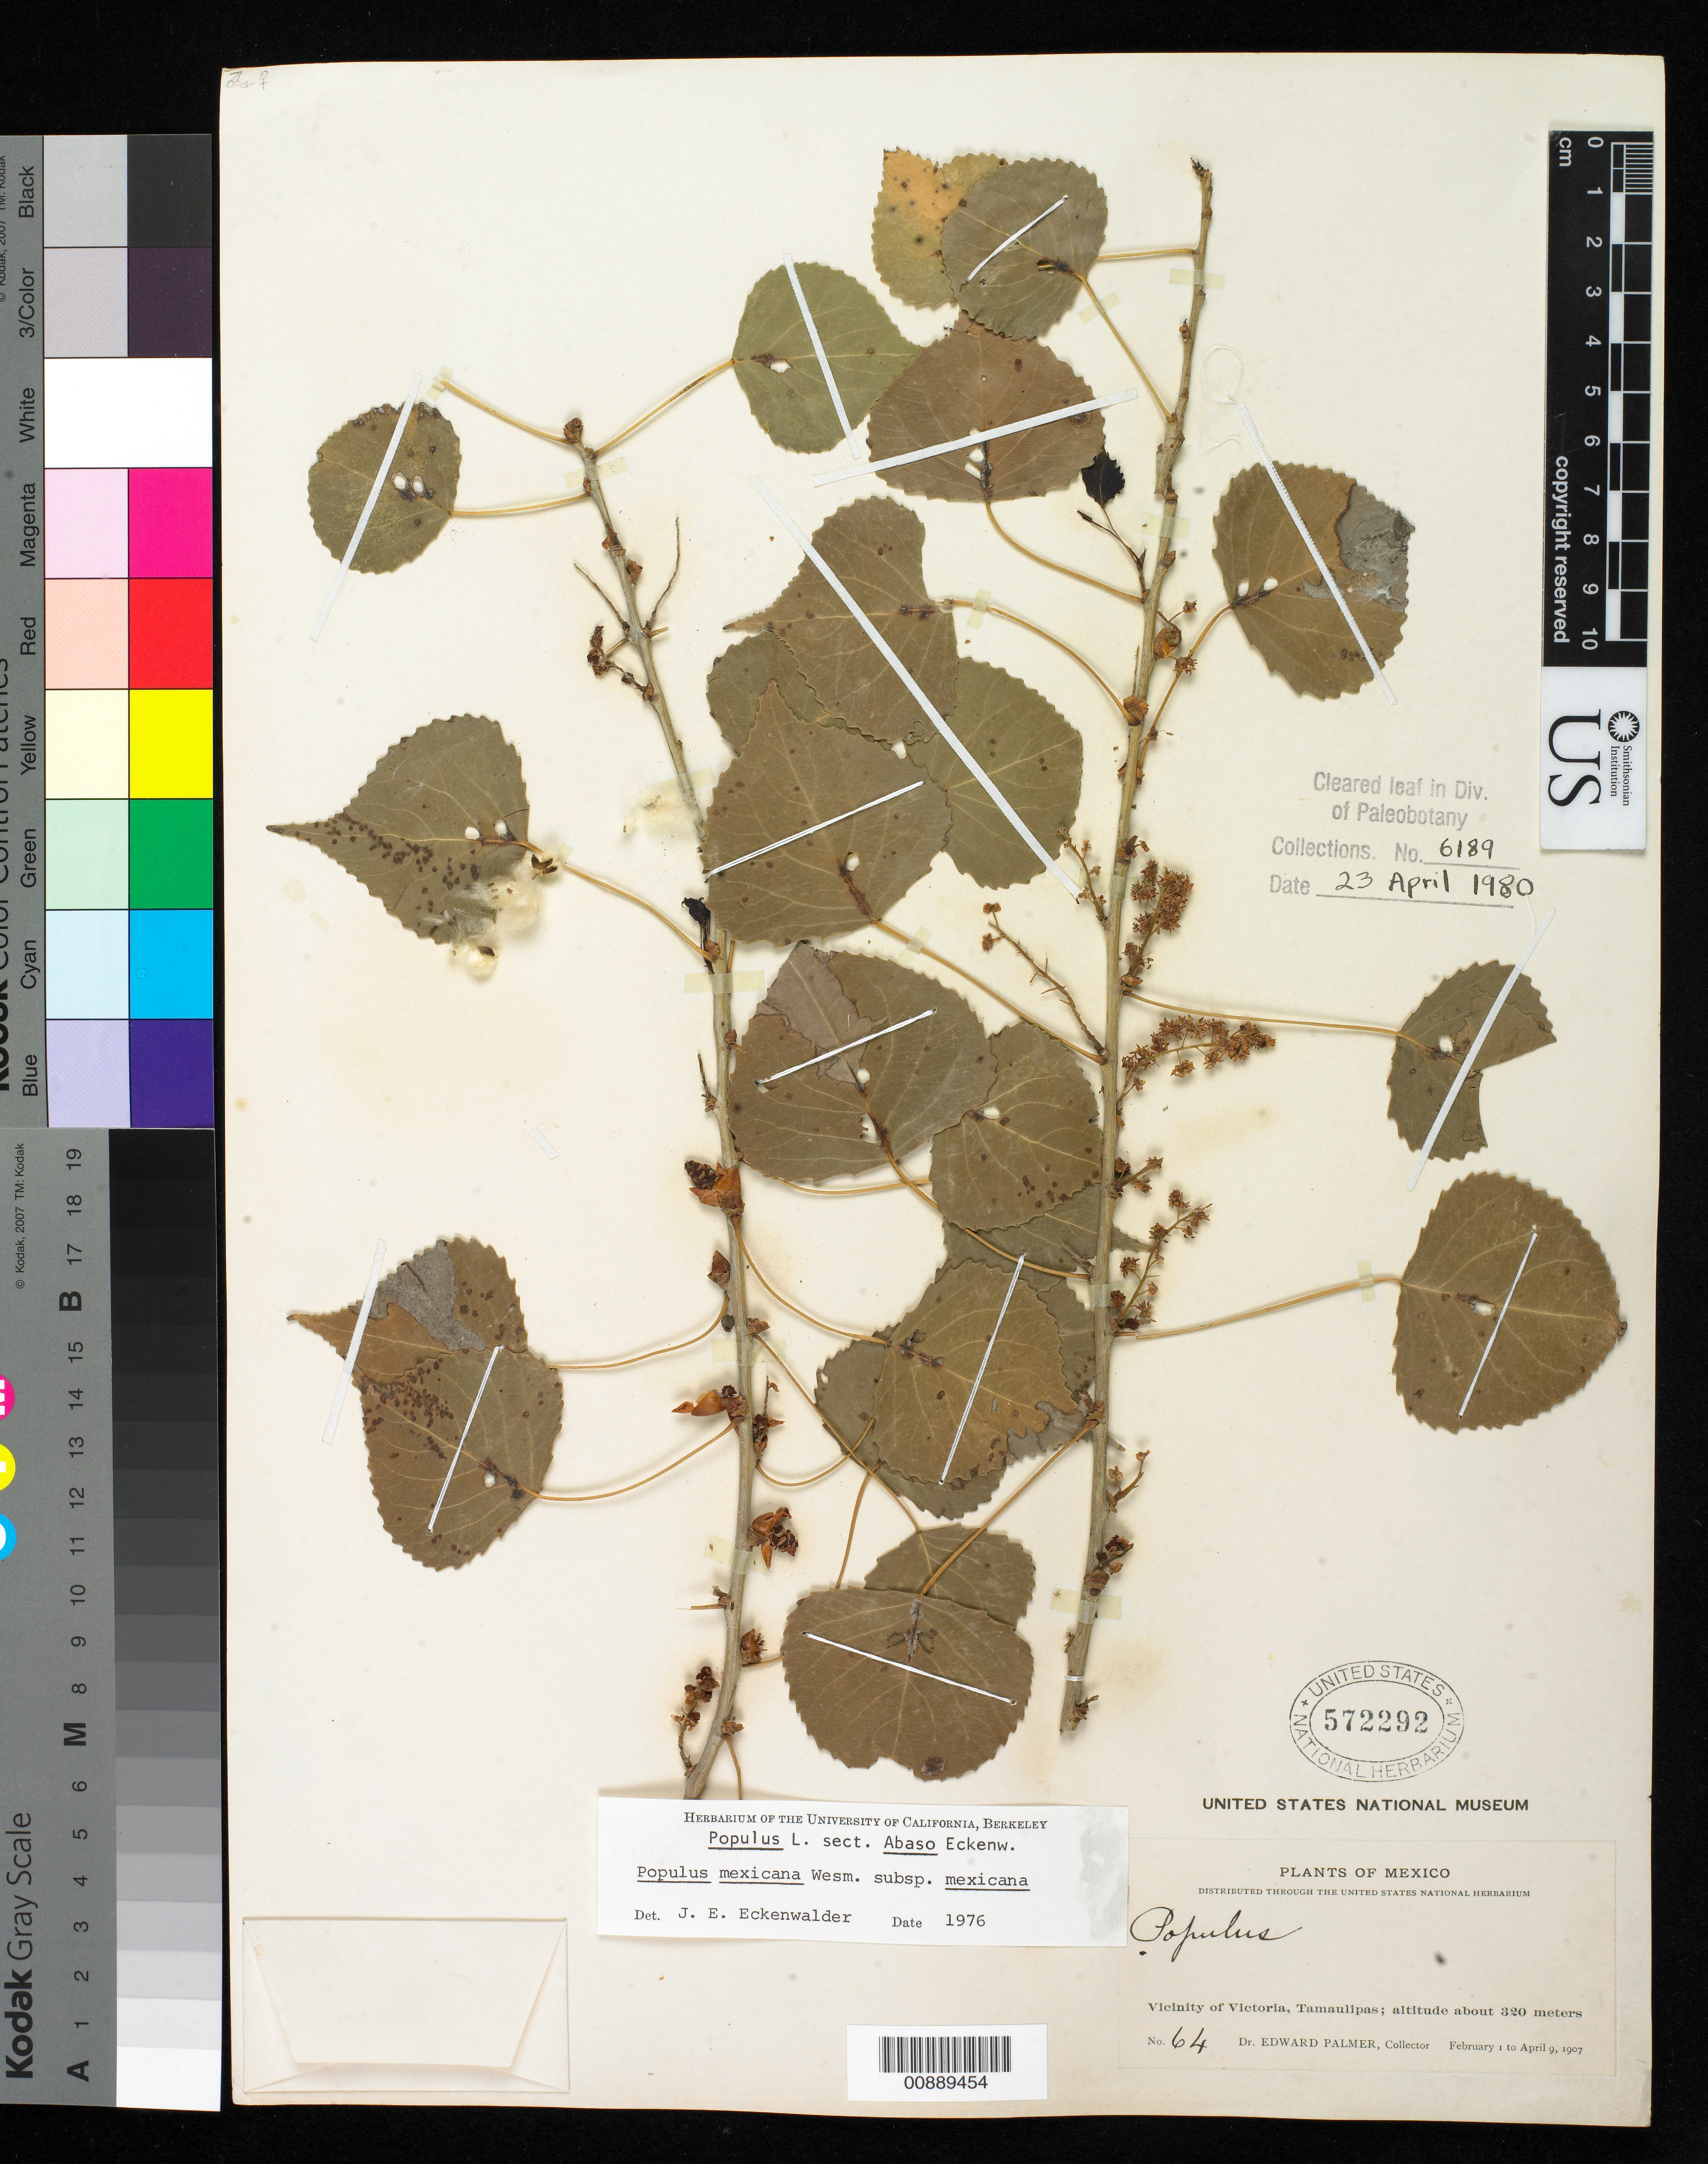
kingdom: Plantae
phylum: Tracheophyta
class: Magnoliopsida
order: Malpighiales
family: Salicaceae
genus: Populus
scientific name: Populus mexicana subsp. mexicana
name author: Wesm.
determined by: Eckenwalder, James E.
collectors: E. Palmer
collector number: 64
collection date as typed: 01 Feb 1907 to 09 Apr 1907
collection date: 1907-02-01/1907-04-09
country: Mexico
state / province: Tamaulipas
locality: Vicinity of Victoria.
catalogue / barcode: US 572292